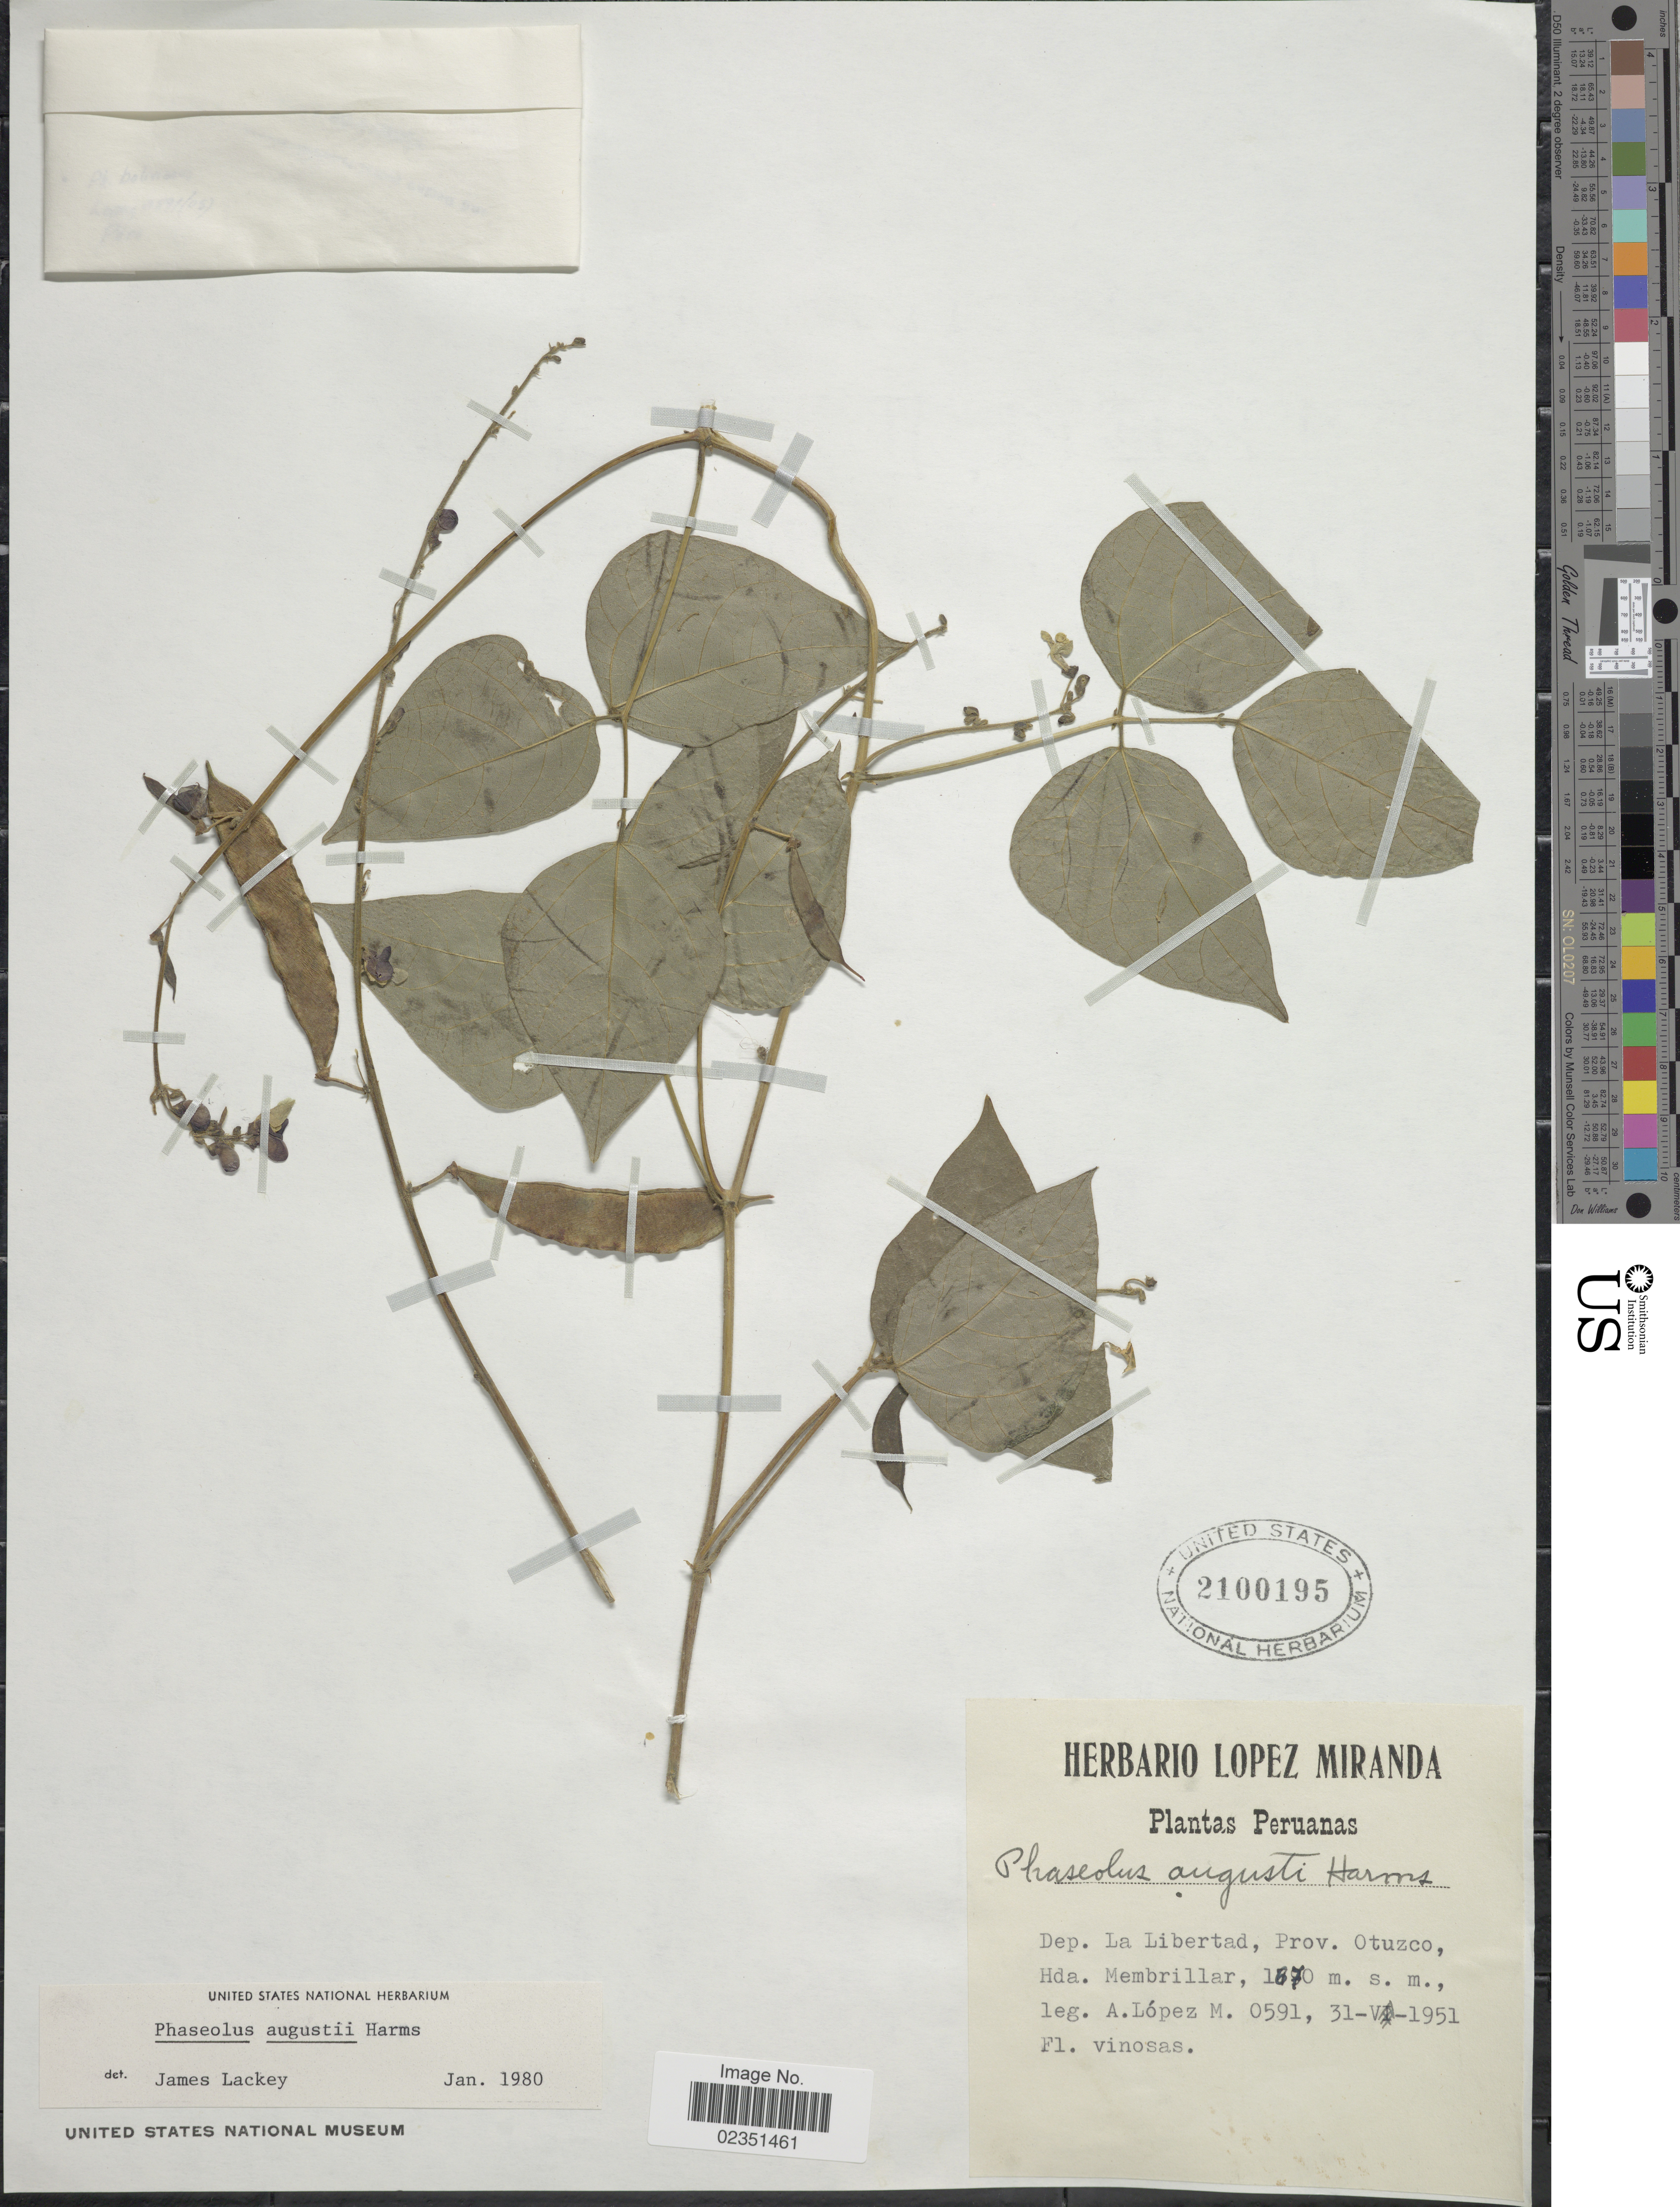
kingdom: Plantae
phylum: Tracheophyta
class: Magnoliopsida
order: Fabales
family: Fabaceae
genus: Phaseolus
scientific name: Phaseolus augusti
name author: Harms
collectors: A. López M.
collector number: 0591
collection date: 1951-05-31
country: Peru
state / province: La Libertad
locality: Prov. Otuzco. Hda. Membrillar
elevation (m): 1670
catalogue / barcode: US 2100195